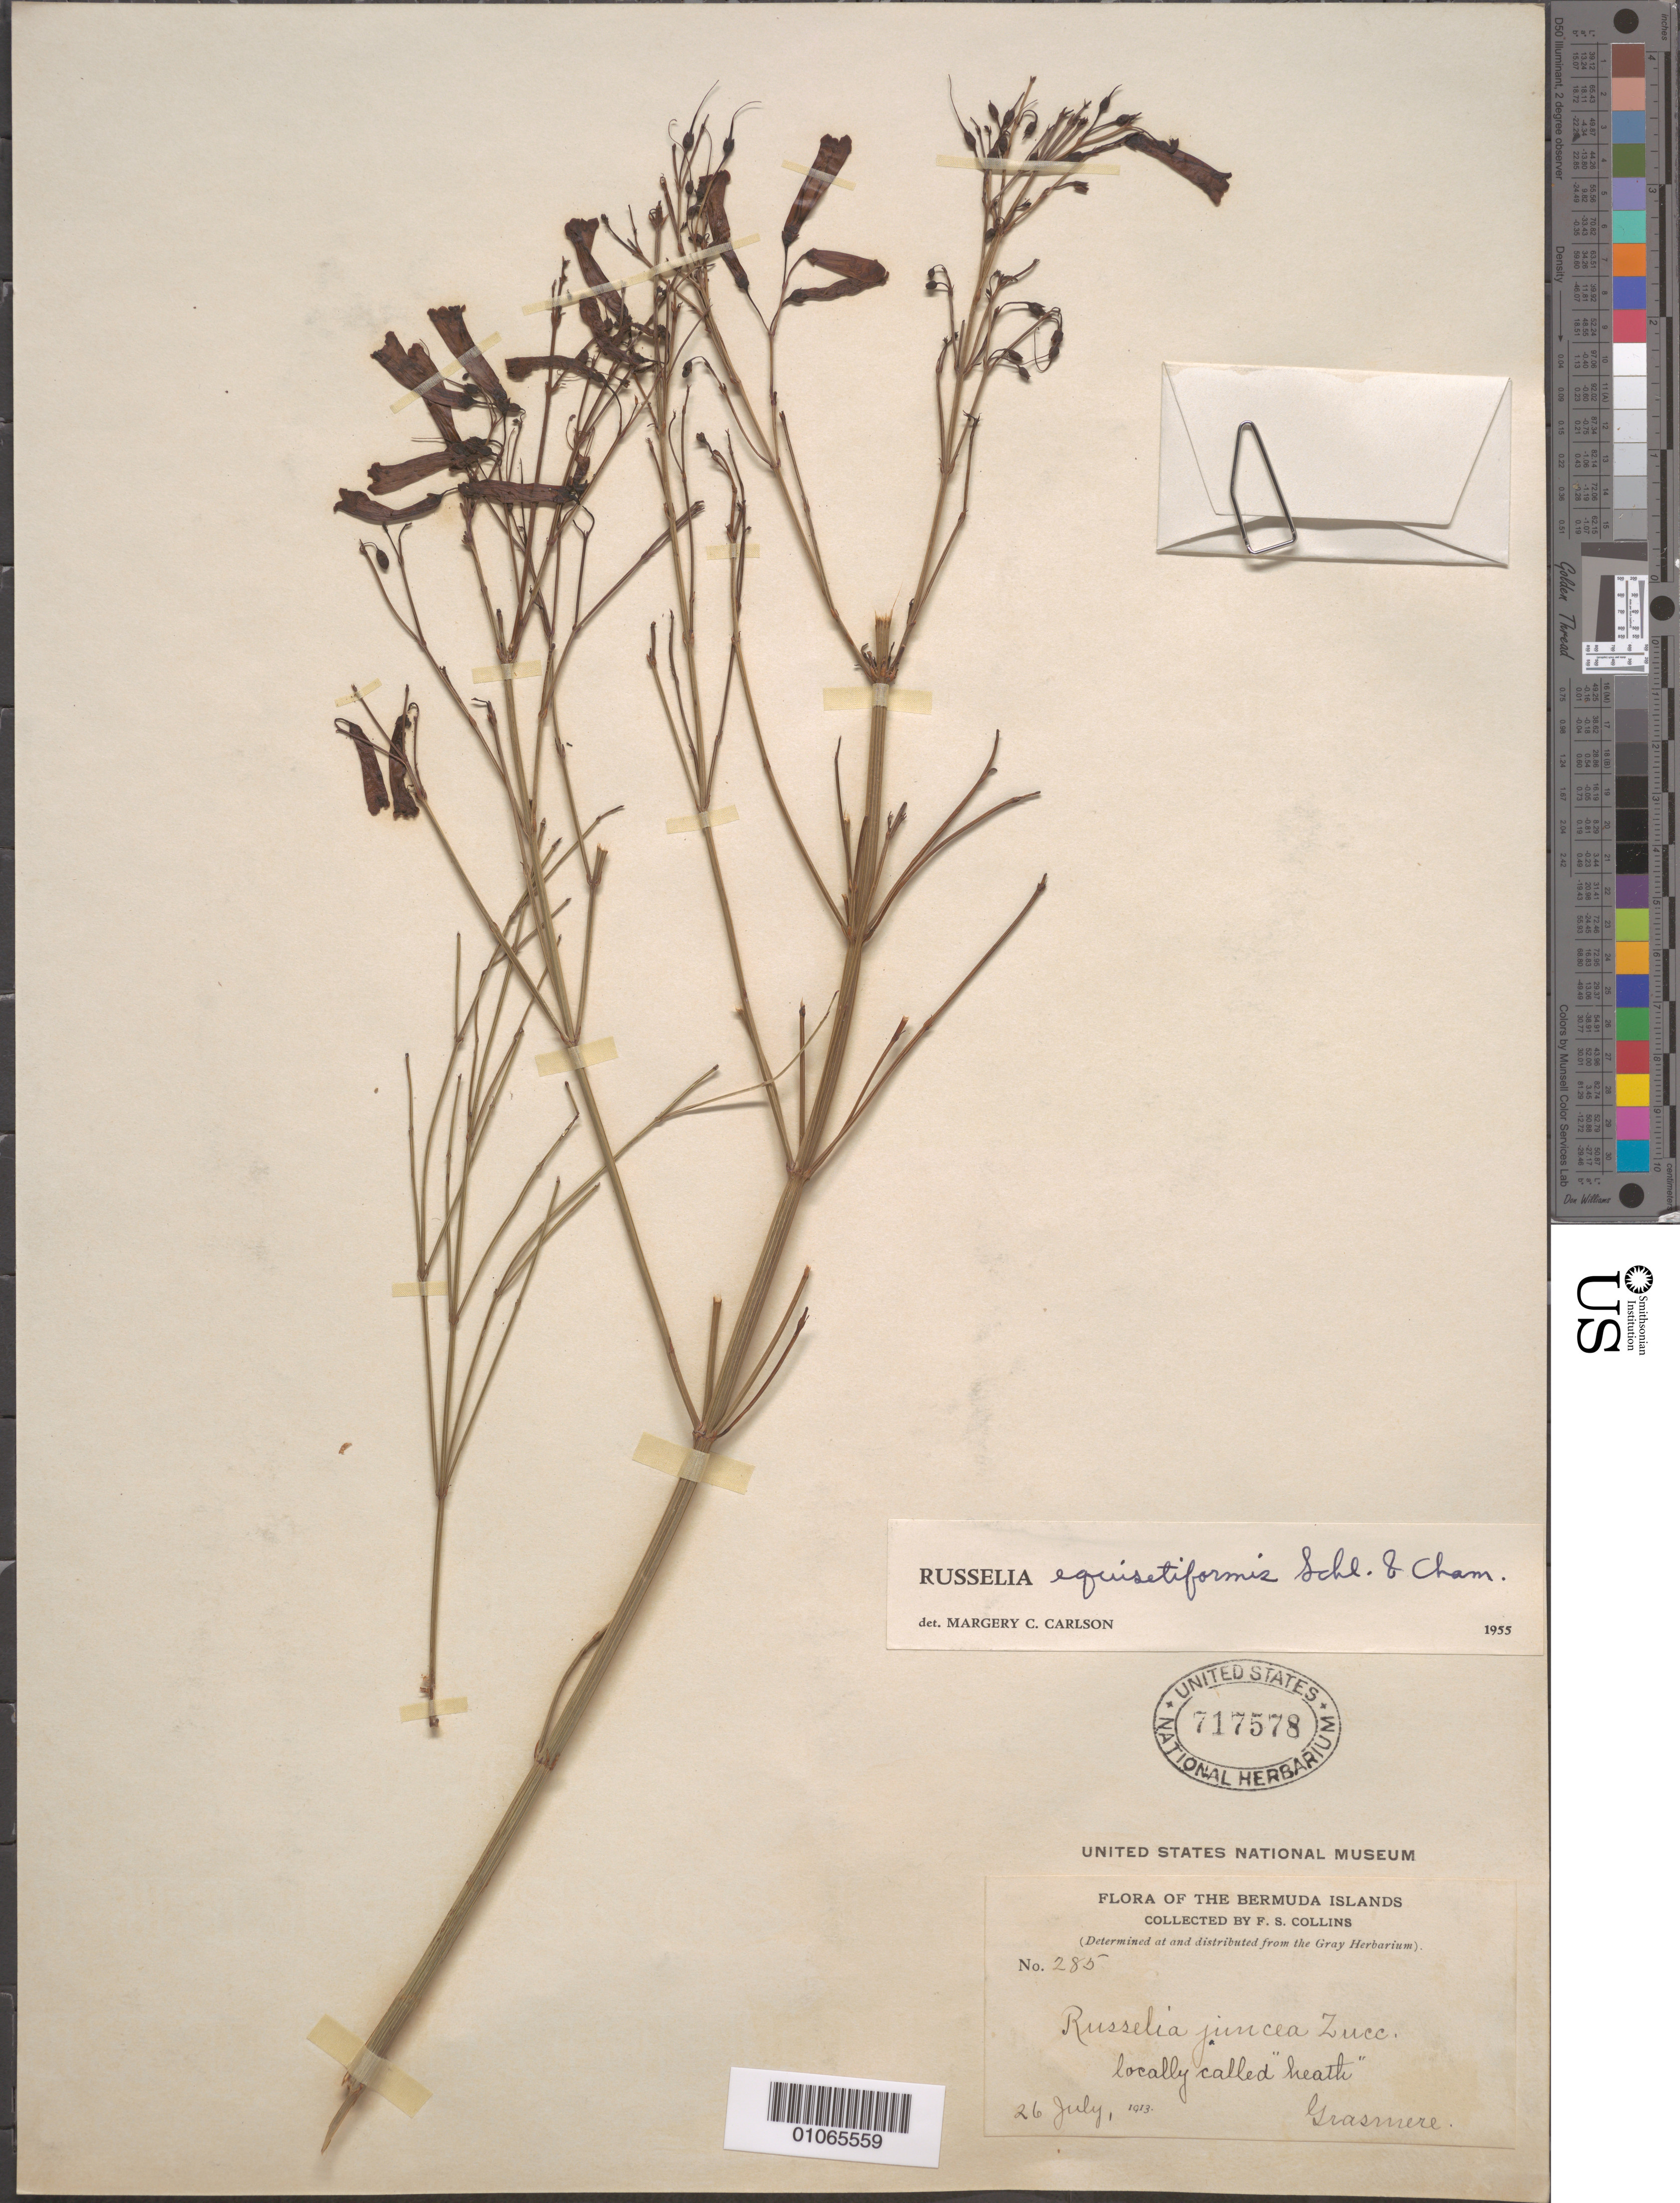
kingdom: Plantae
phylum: Tracheophyta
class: Magnoliopsida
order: Lamiales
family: Plantaginaceae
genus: Russelia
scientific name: Russelia equisetiformis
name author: Schltdl. & Cham.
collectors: F. Collins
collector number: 285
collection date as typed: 26 Jul 1913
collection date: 1913-07-26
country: Bermuda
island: Bermuda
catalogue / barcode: US 717578